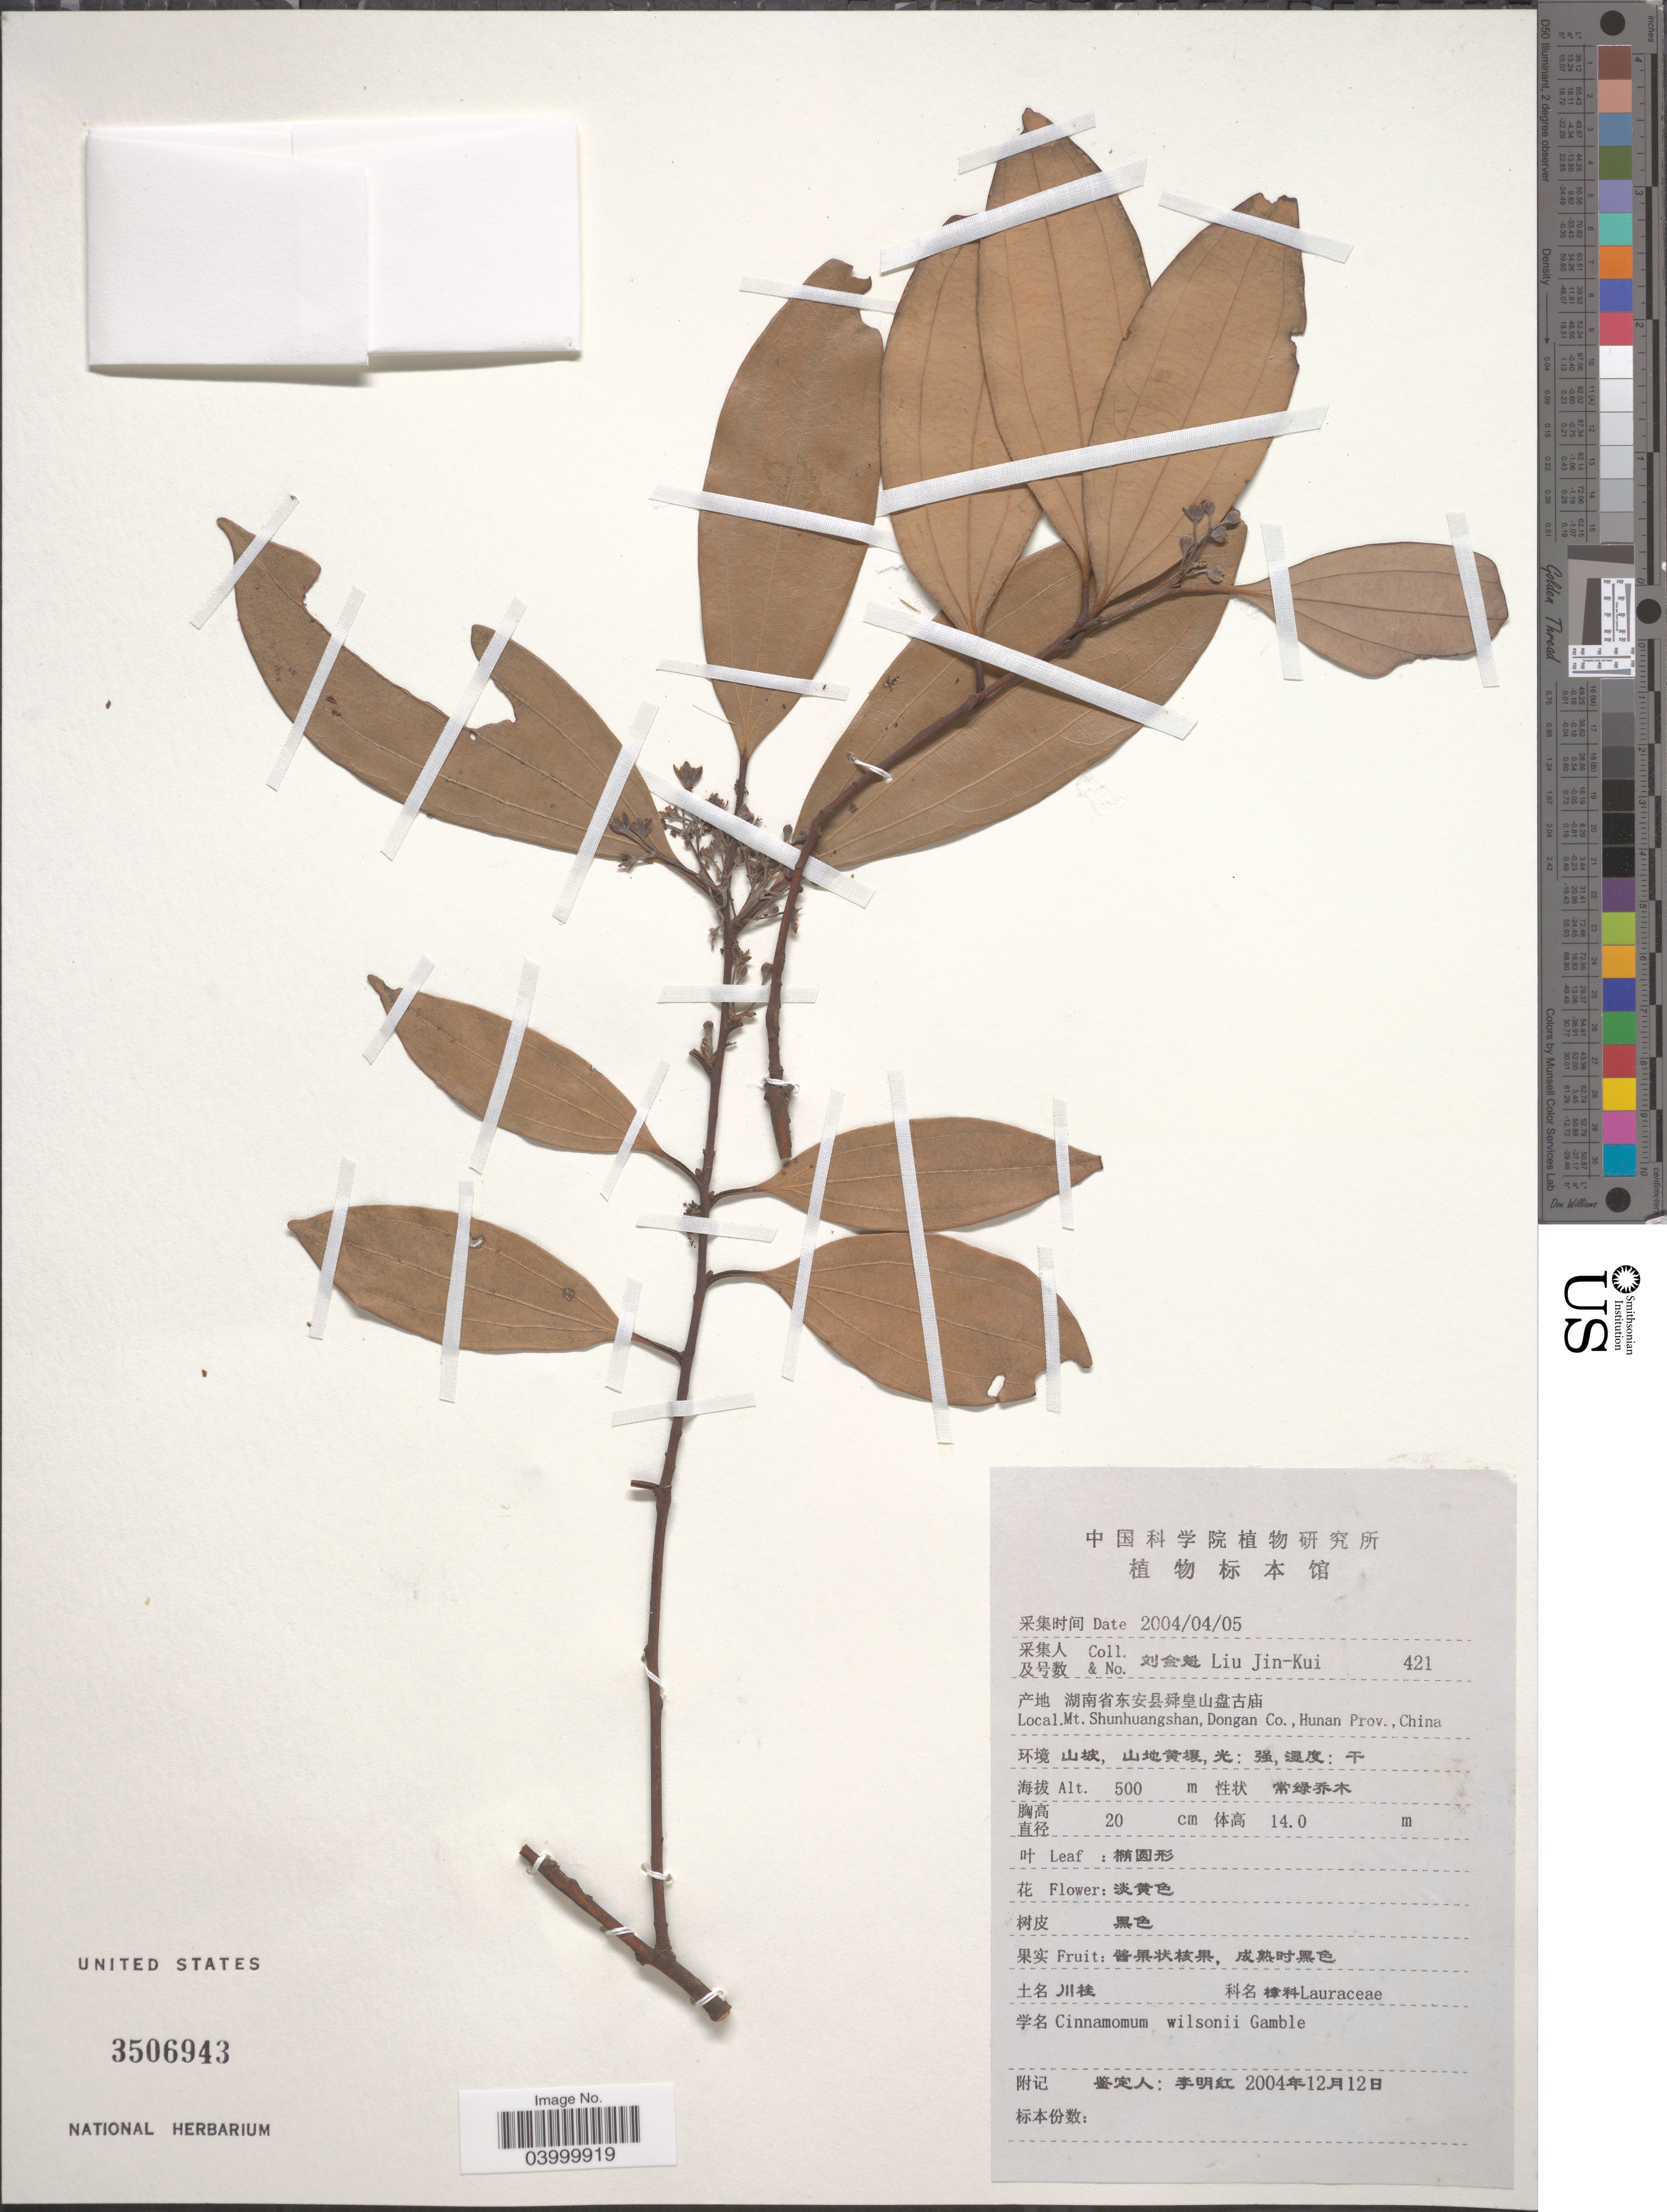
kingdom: Plantae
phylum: Tracheophyta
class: Magnoliopsida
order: Laurales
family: Lauraceae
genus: Cinnamomum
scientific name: Cinnamomum wilsonii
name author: Gamble in Sarg.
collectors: Liu Jin-Kui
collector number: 421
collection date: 2004-04-05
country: China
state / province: Hunan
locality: Mt. Shunhuangshan, Dongan Co.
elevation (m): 500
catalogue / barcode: US 3506943